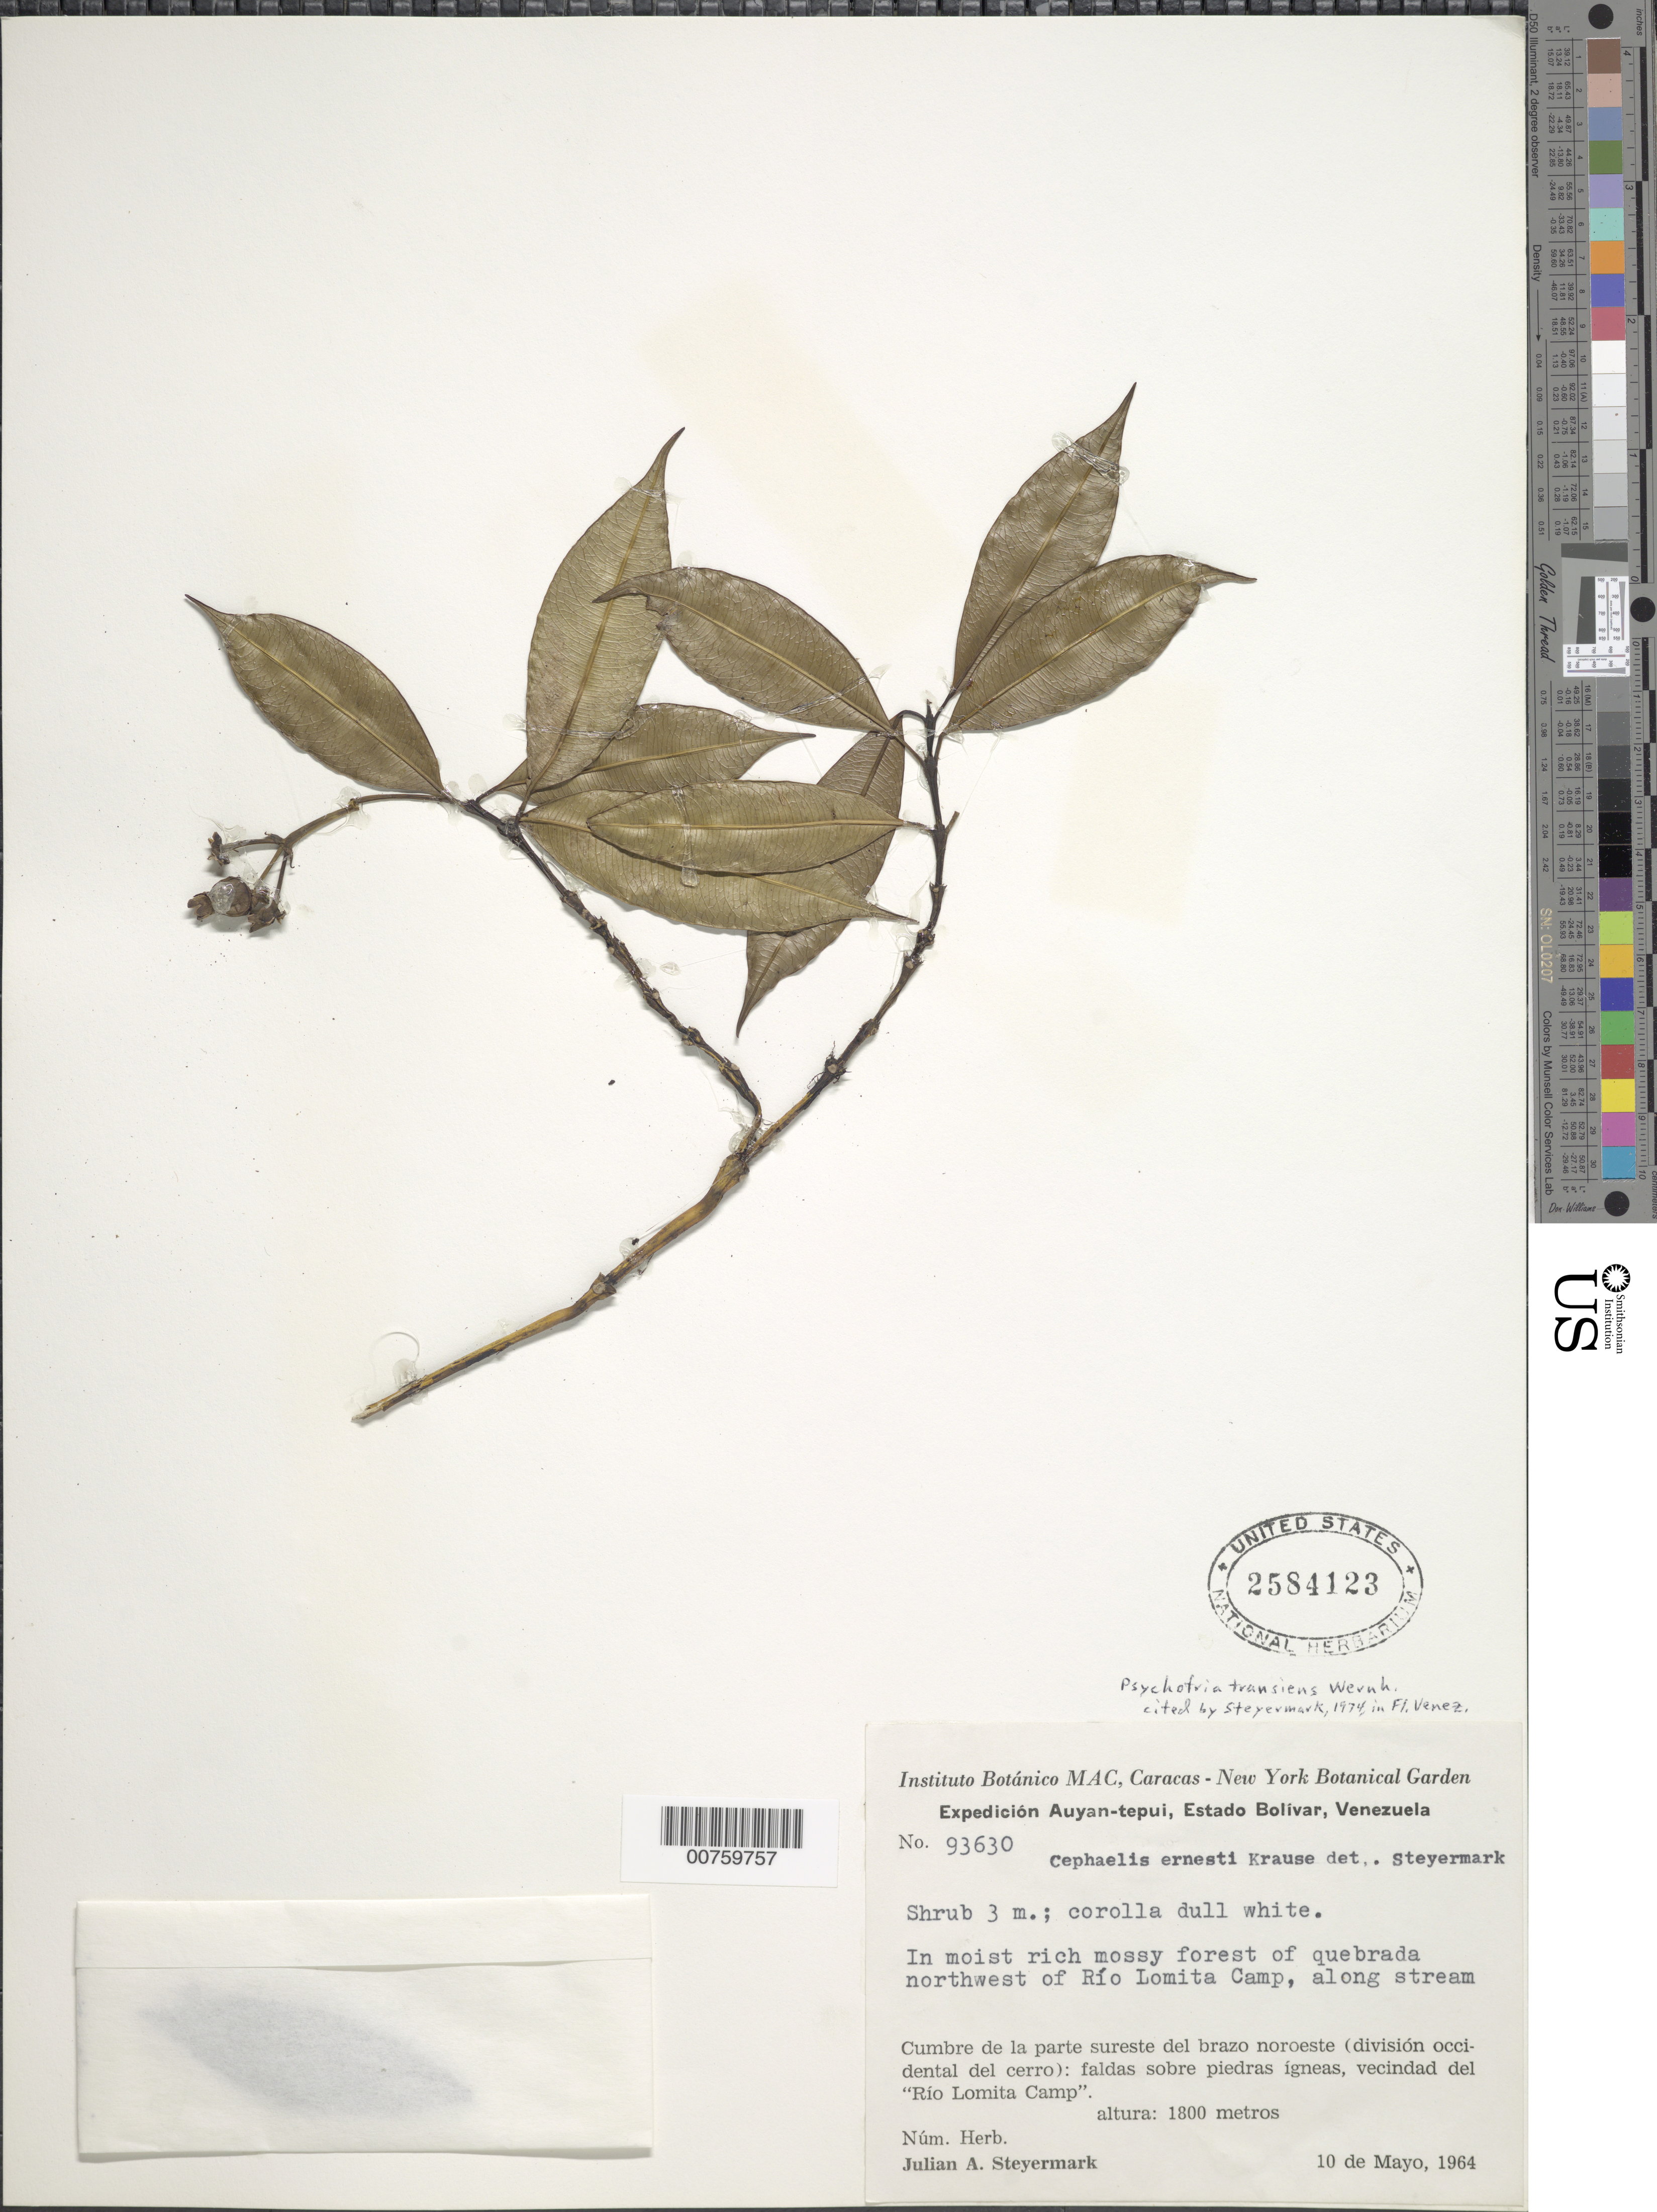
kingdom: Plantae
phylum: Tracheophyta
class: Magnoliopsida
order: Gentianales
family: Rubiaceae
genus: Palicourea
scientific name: Palicourea ernestii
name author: (K. Krause) Delprete & J.H. Kirkbr.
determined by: Kirkbride, J. H., Jr.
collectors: J. Steyermark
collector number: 93630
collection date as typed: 10-May-64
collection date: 1964-05-10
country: Venezuela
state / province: Bolívar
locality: Auyan-tepuí, NW of Río Lomita Camp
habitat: Moist rich mossy forest of quebrada, along stream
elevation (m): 1800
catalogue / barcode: US 2584123